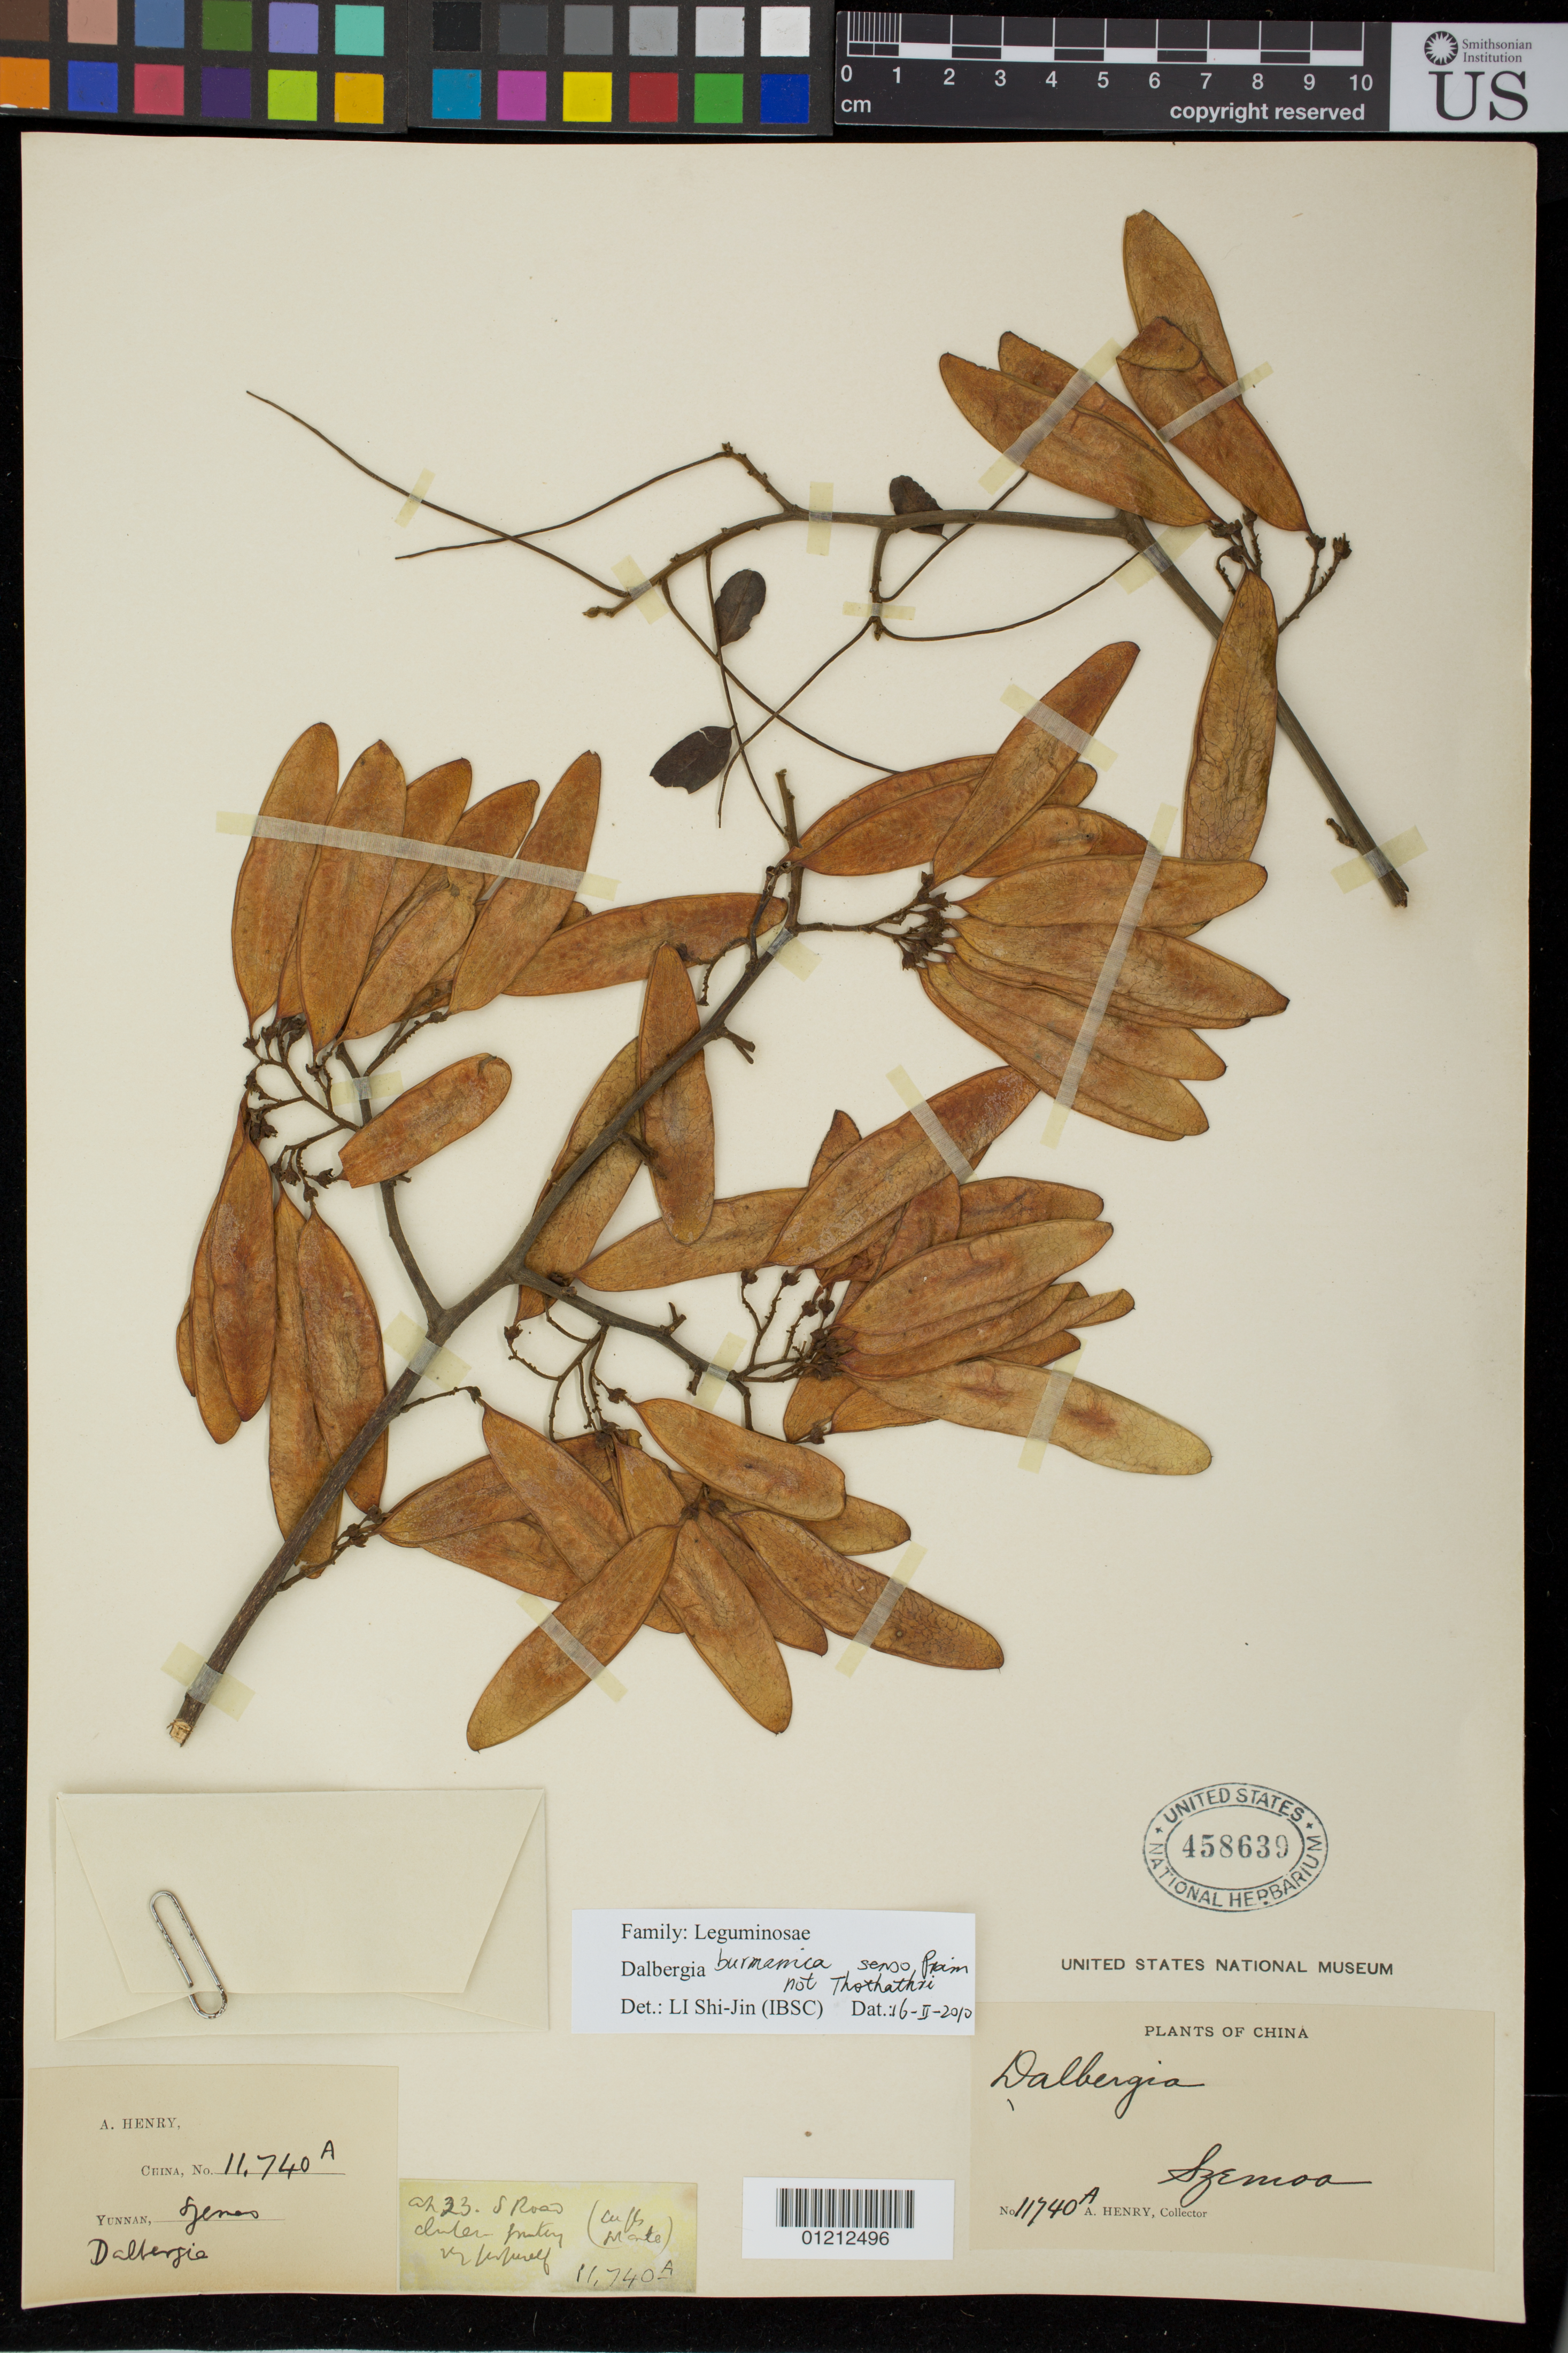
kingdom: Plantae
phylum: Tracheophyta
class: Magnoliopsida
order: Fabales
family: Fabaceae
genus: Dalbergia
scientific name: Dalbergia burmanica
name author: Prain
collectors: A. Henry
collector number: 11740 A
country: China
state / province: Yunnan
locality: Szemoa.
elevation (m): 1300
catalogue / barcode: US 458639